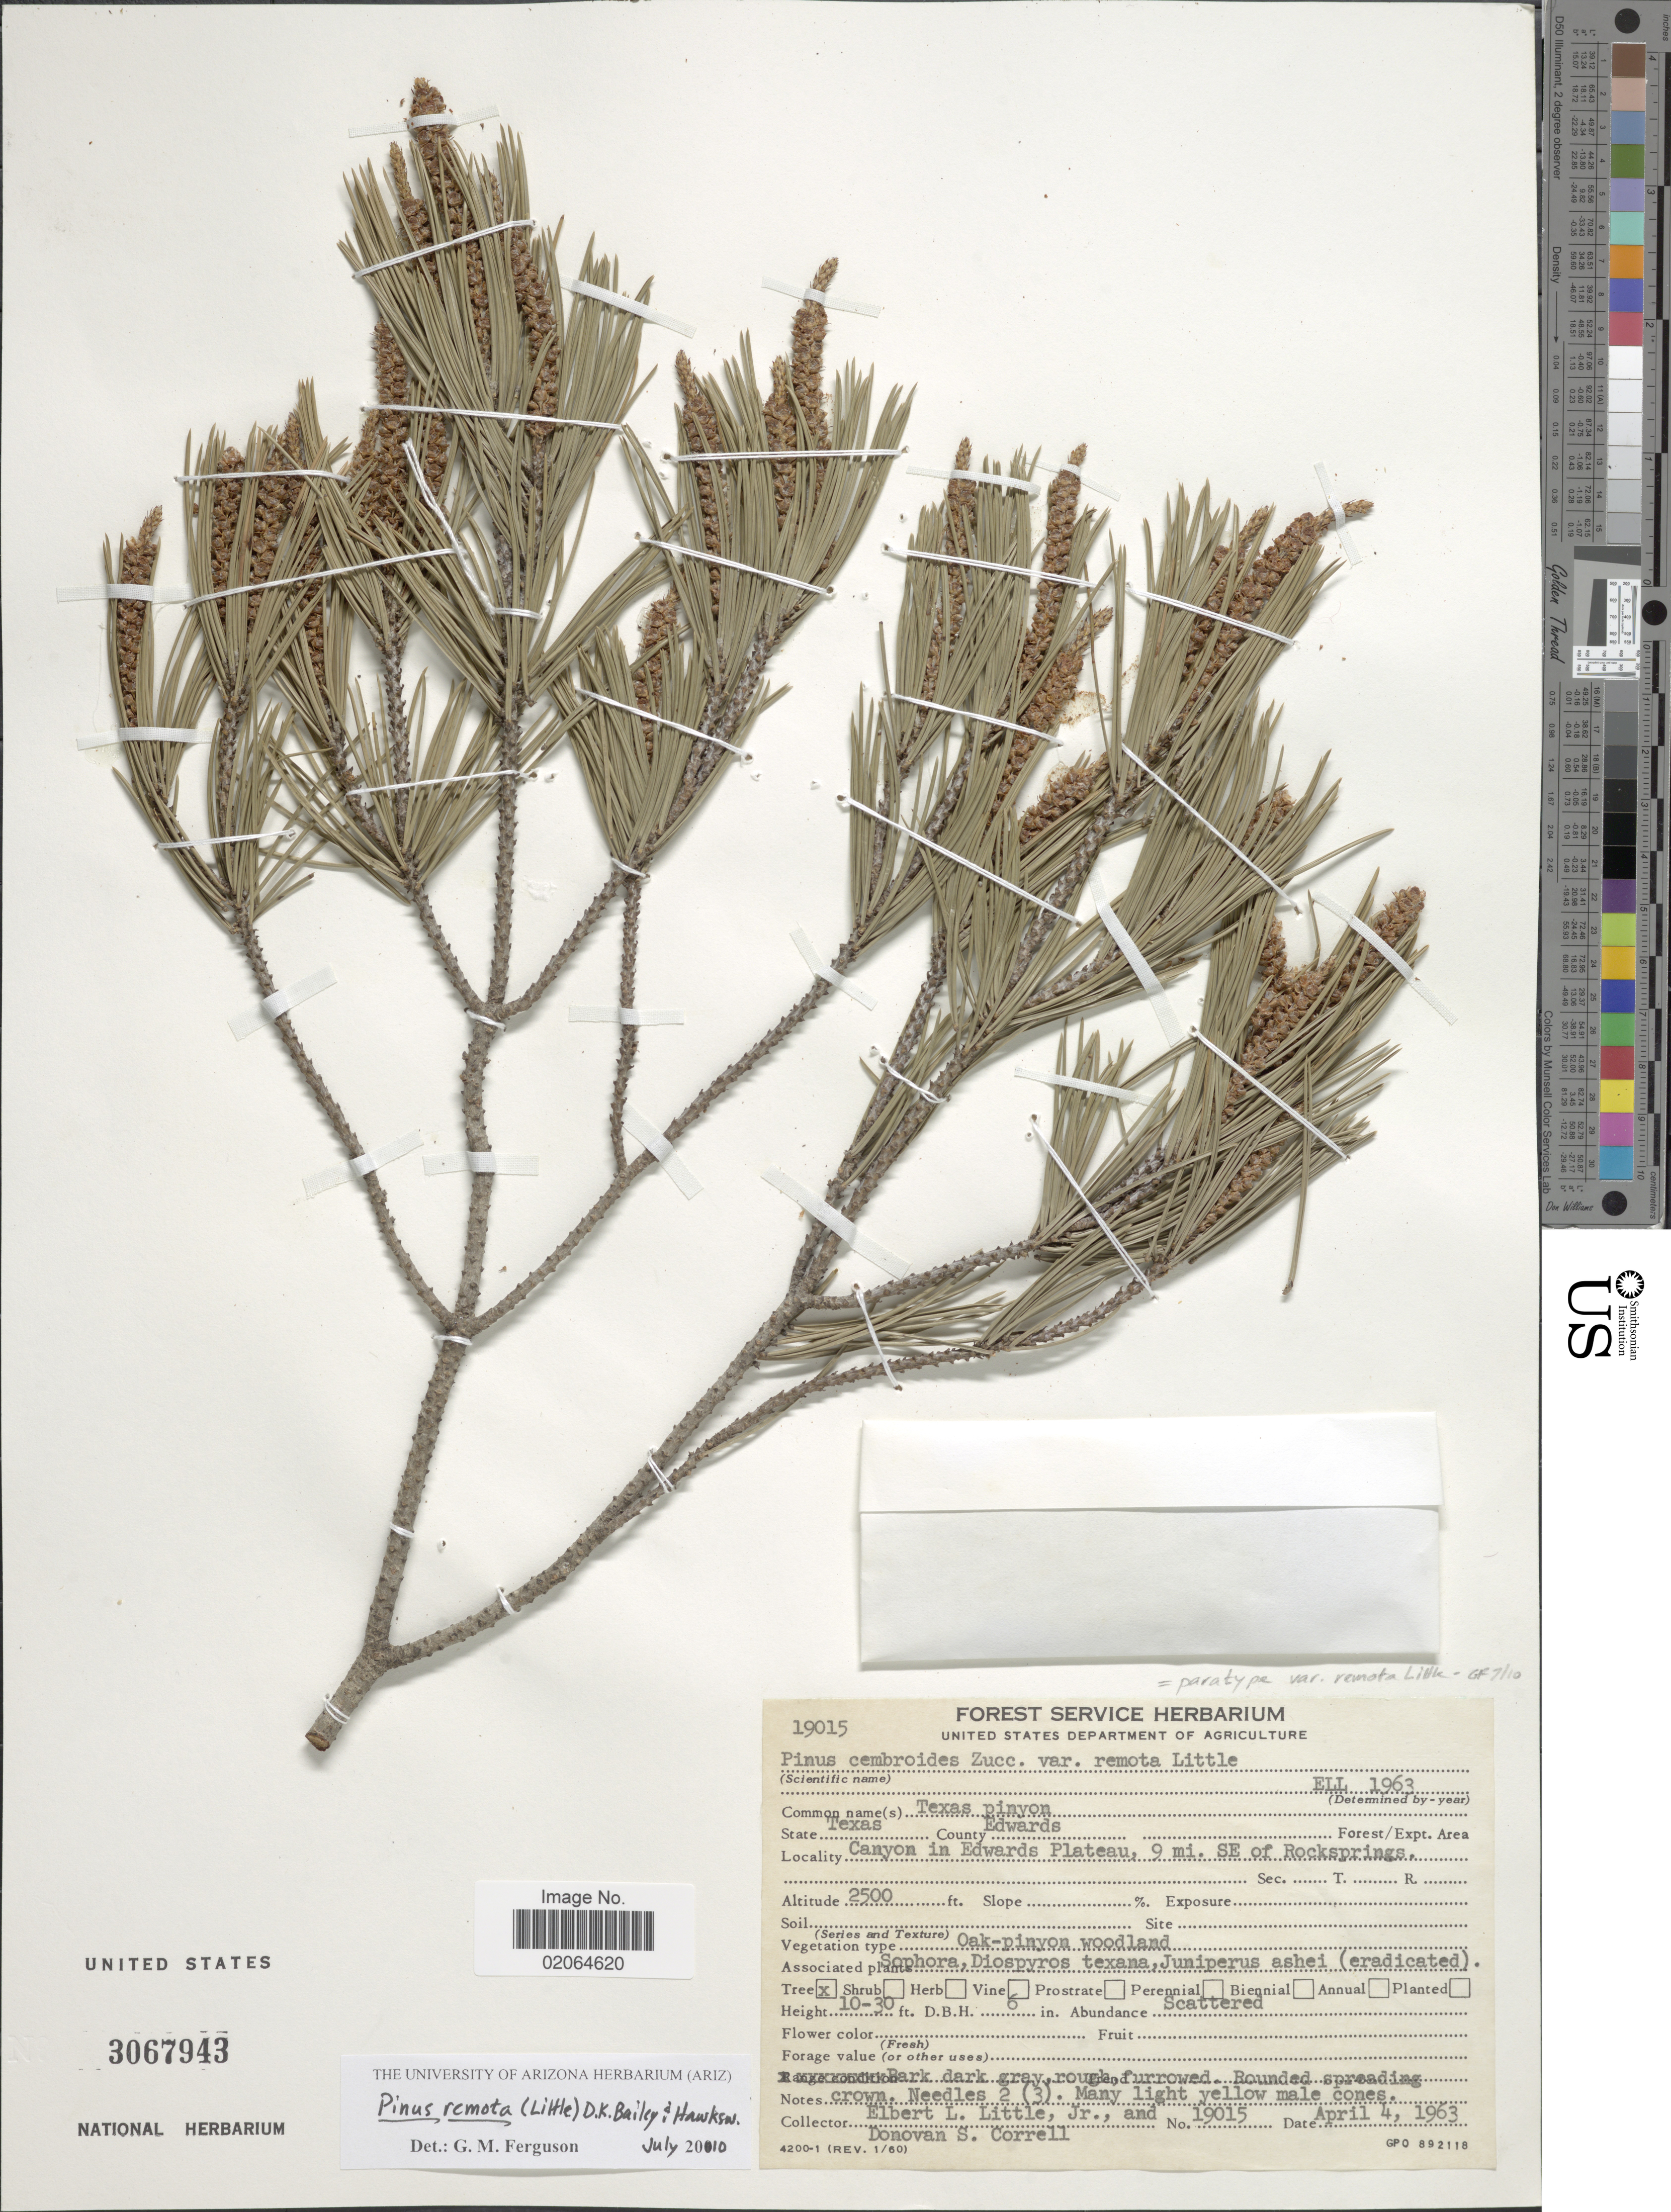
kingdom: Plantae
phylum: Tracheophyta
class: Pinopsida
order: Pinales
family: Pinaceae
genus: Pinus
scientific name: Pinus remota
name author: (Little) D.K. Bailey & D. Hawksw.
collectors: E. L. Little & D. S. Correll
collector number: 19015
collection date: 1963-04-04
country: United States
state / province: Texas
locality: State Texas, County Edwards, Canyon in Edwards Plateau, 9 mi. SE of Rocksprings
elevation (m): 762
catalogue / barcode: US 3067943